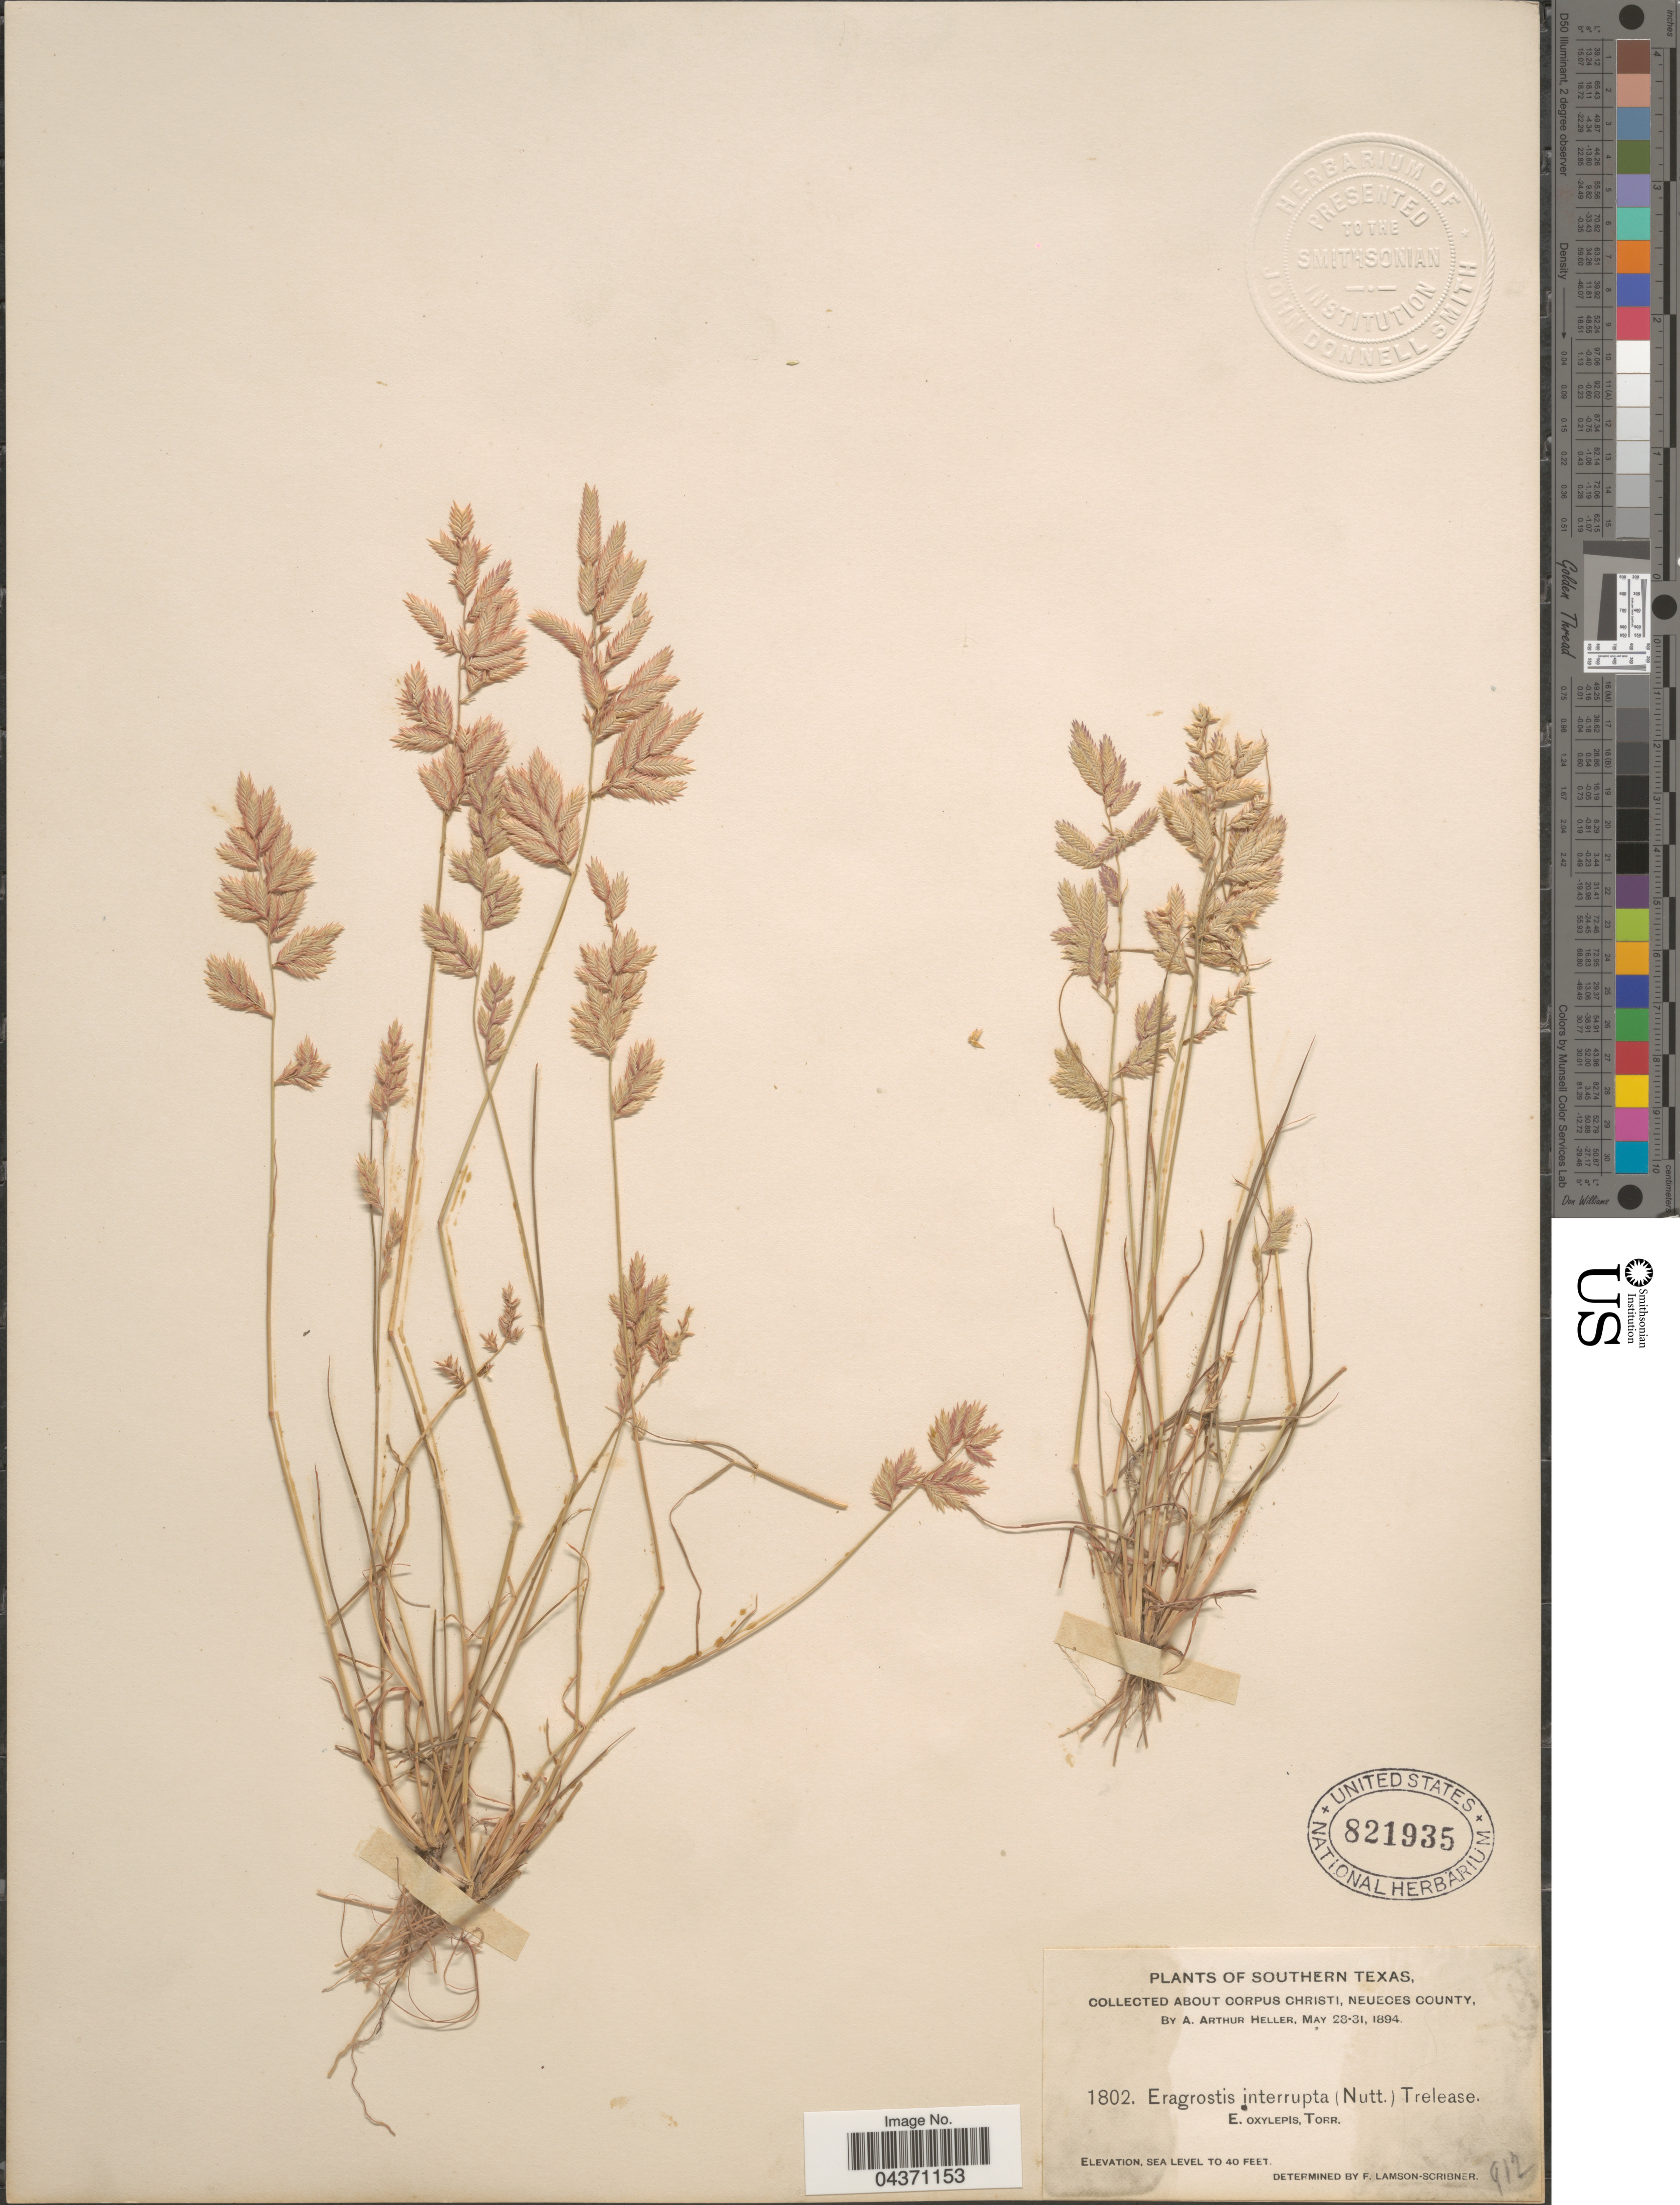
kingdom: Plantae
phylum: Tracheophyta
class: Liliopsida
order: Poales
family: Poaceae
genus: Eragrostis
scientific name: Eragrostis secundiflora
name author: J. Presl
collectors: A. A. Heller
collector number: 1802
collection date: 1894-05-28/1894-05-31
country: United States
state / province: Texas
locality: Southern Texas. About Corpus Christi, Neueces County.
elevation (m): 0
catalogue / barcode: US 821935